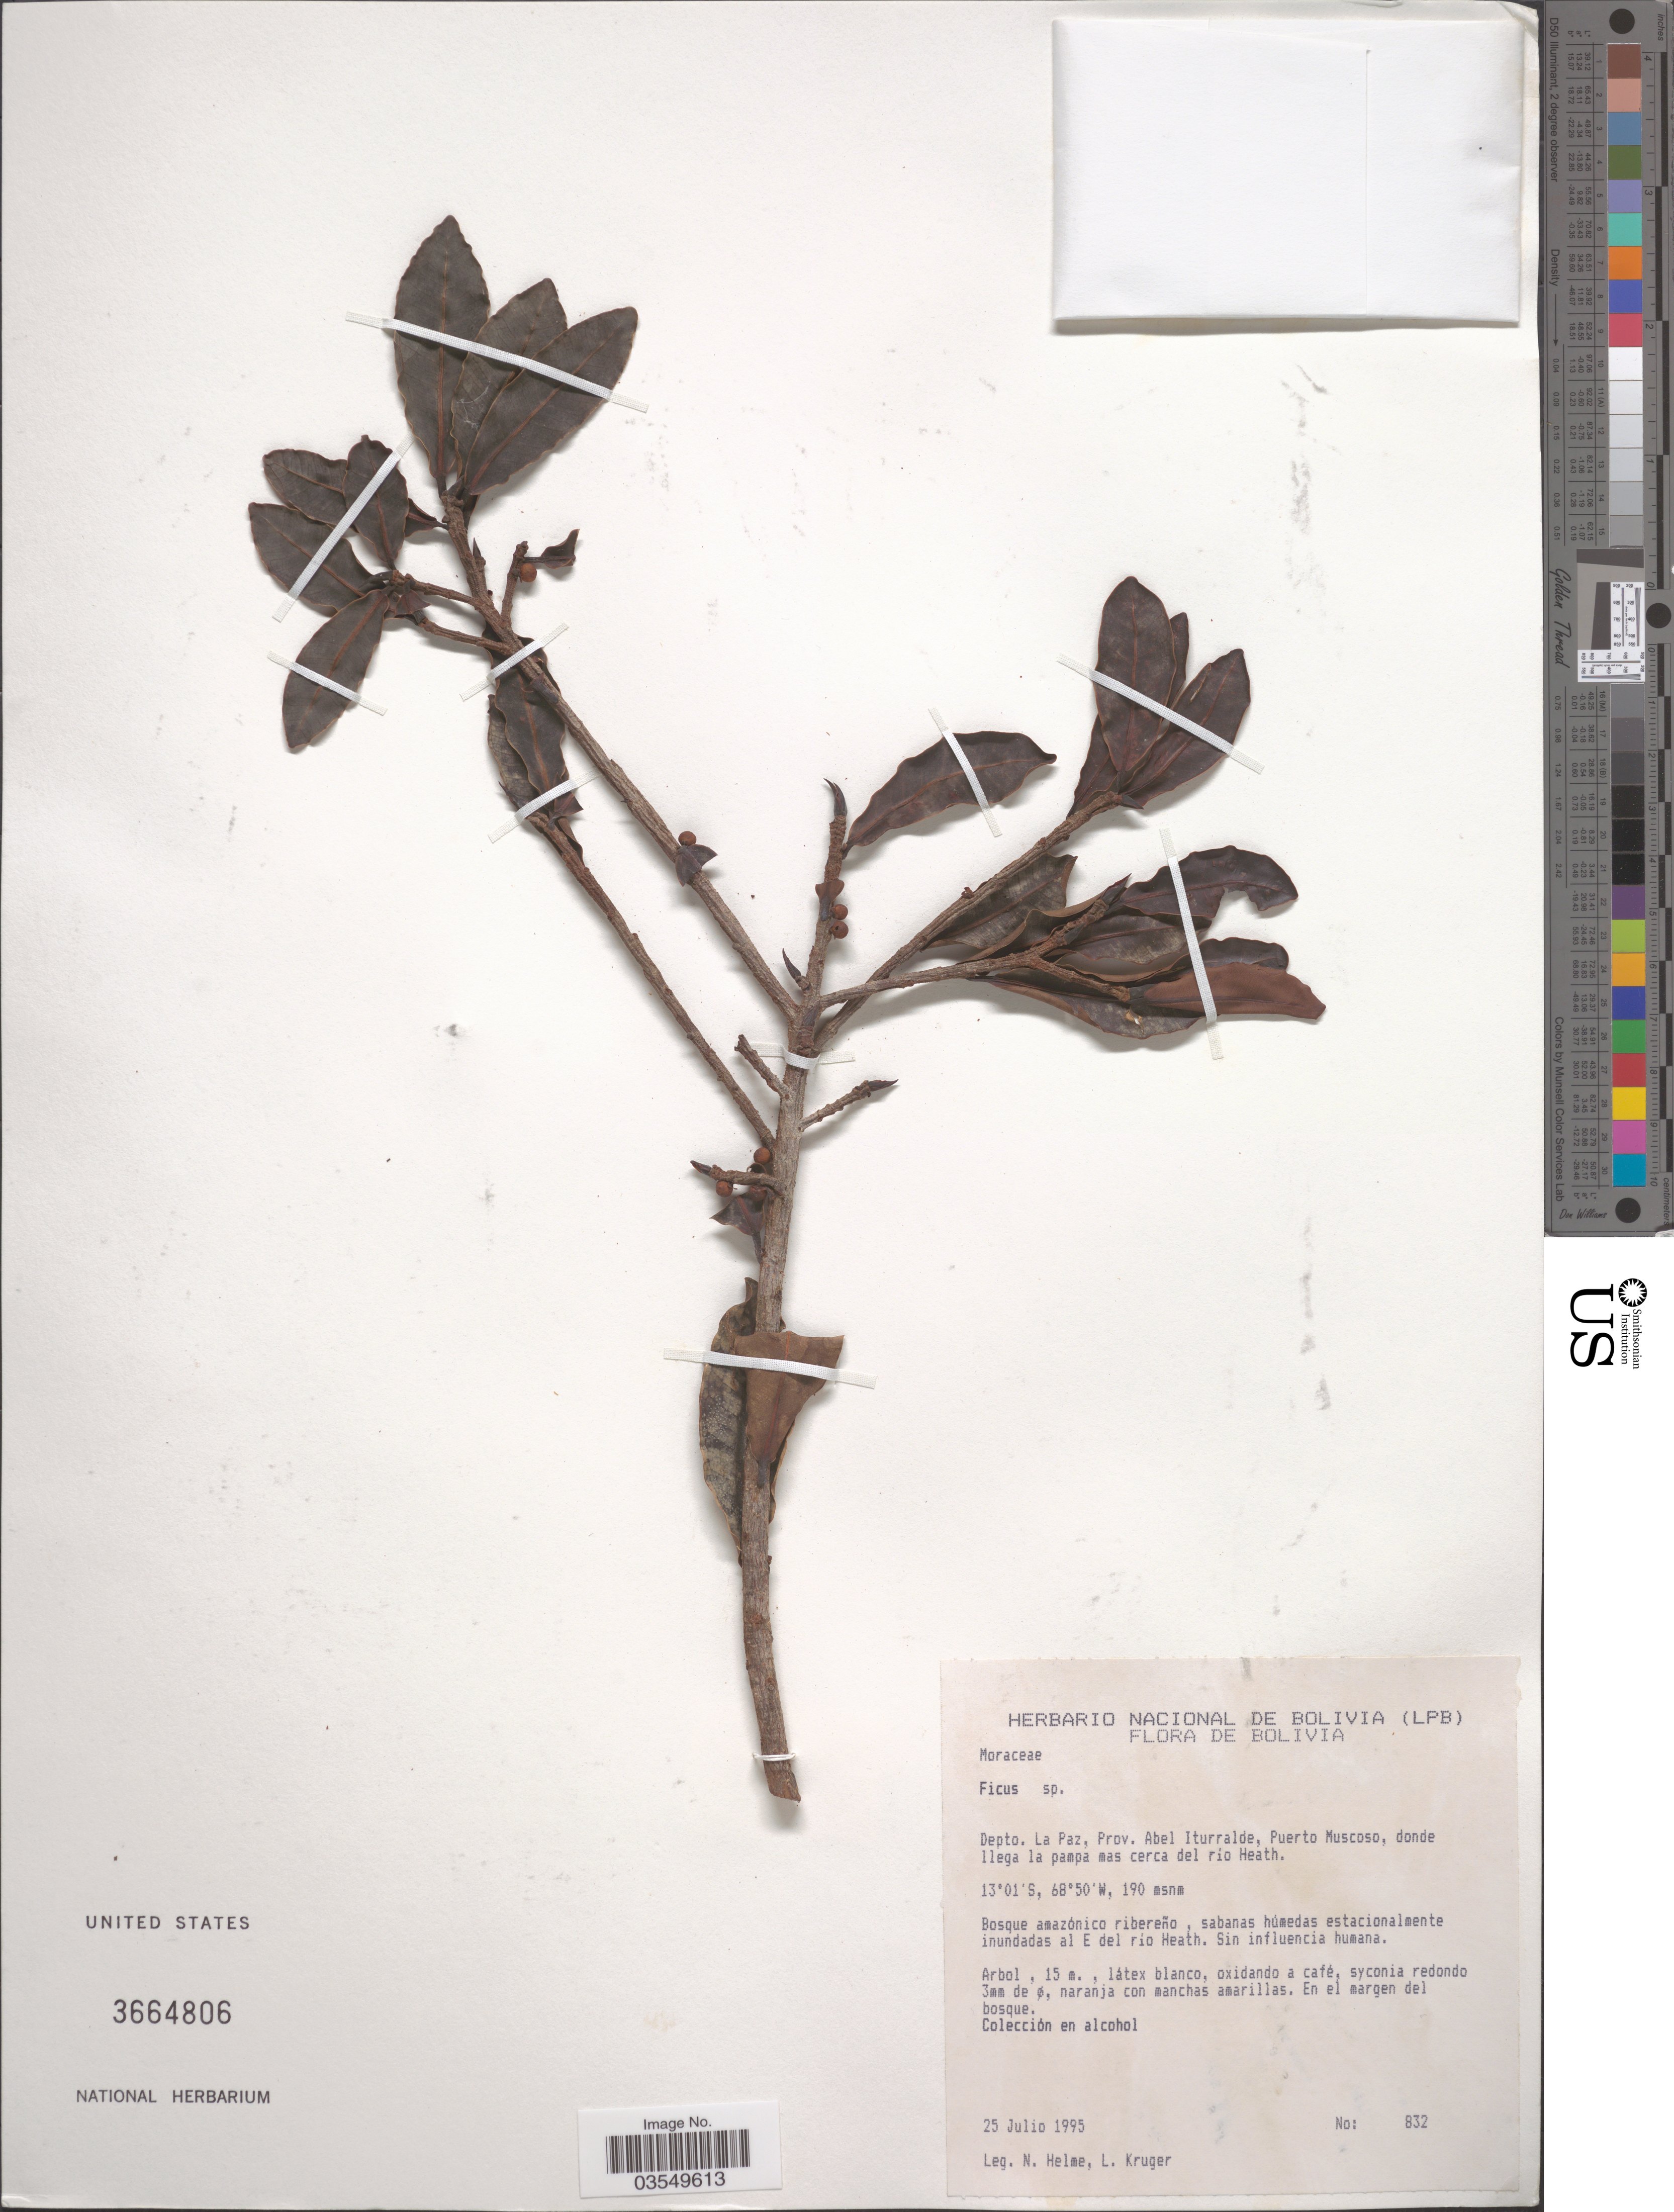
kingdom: Plantae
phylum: Tracheophyta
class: Magnoliopsida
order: Rosales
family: Moraceae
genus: Ficus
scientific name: Ficus mathewsii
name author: (Miq.) Miq.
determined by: Mitidieri, Nicole, (WIS), University of Wisconsin - Madison (UNITED STATES)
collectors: N. Helme & L. Kruger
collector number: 832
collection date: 1995-07-25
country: Bolivia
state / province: La Paz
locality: Depto. La Paz, Prov. Abel Iturralde, Puerto Muscoso, donde llega la pampa mas cerca del río Heath.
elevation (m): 190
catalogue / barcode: US 3664806